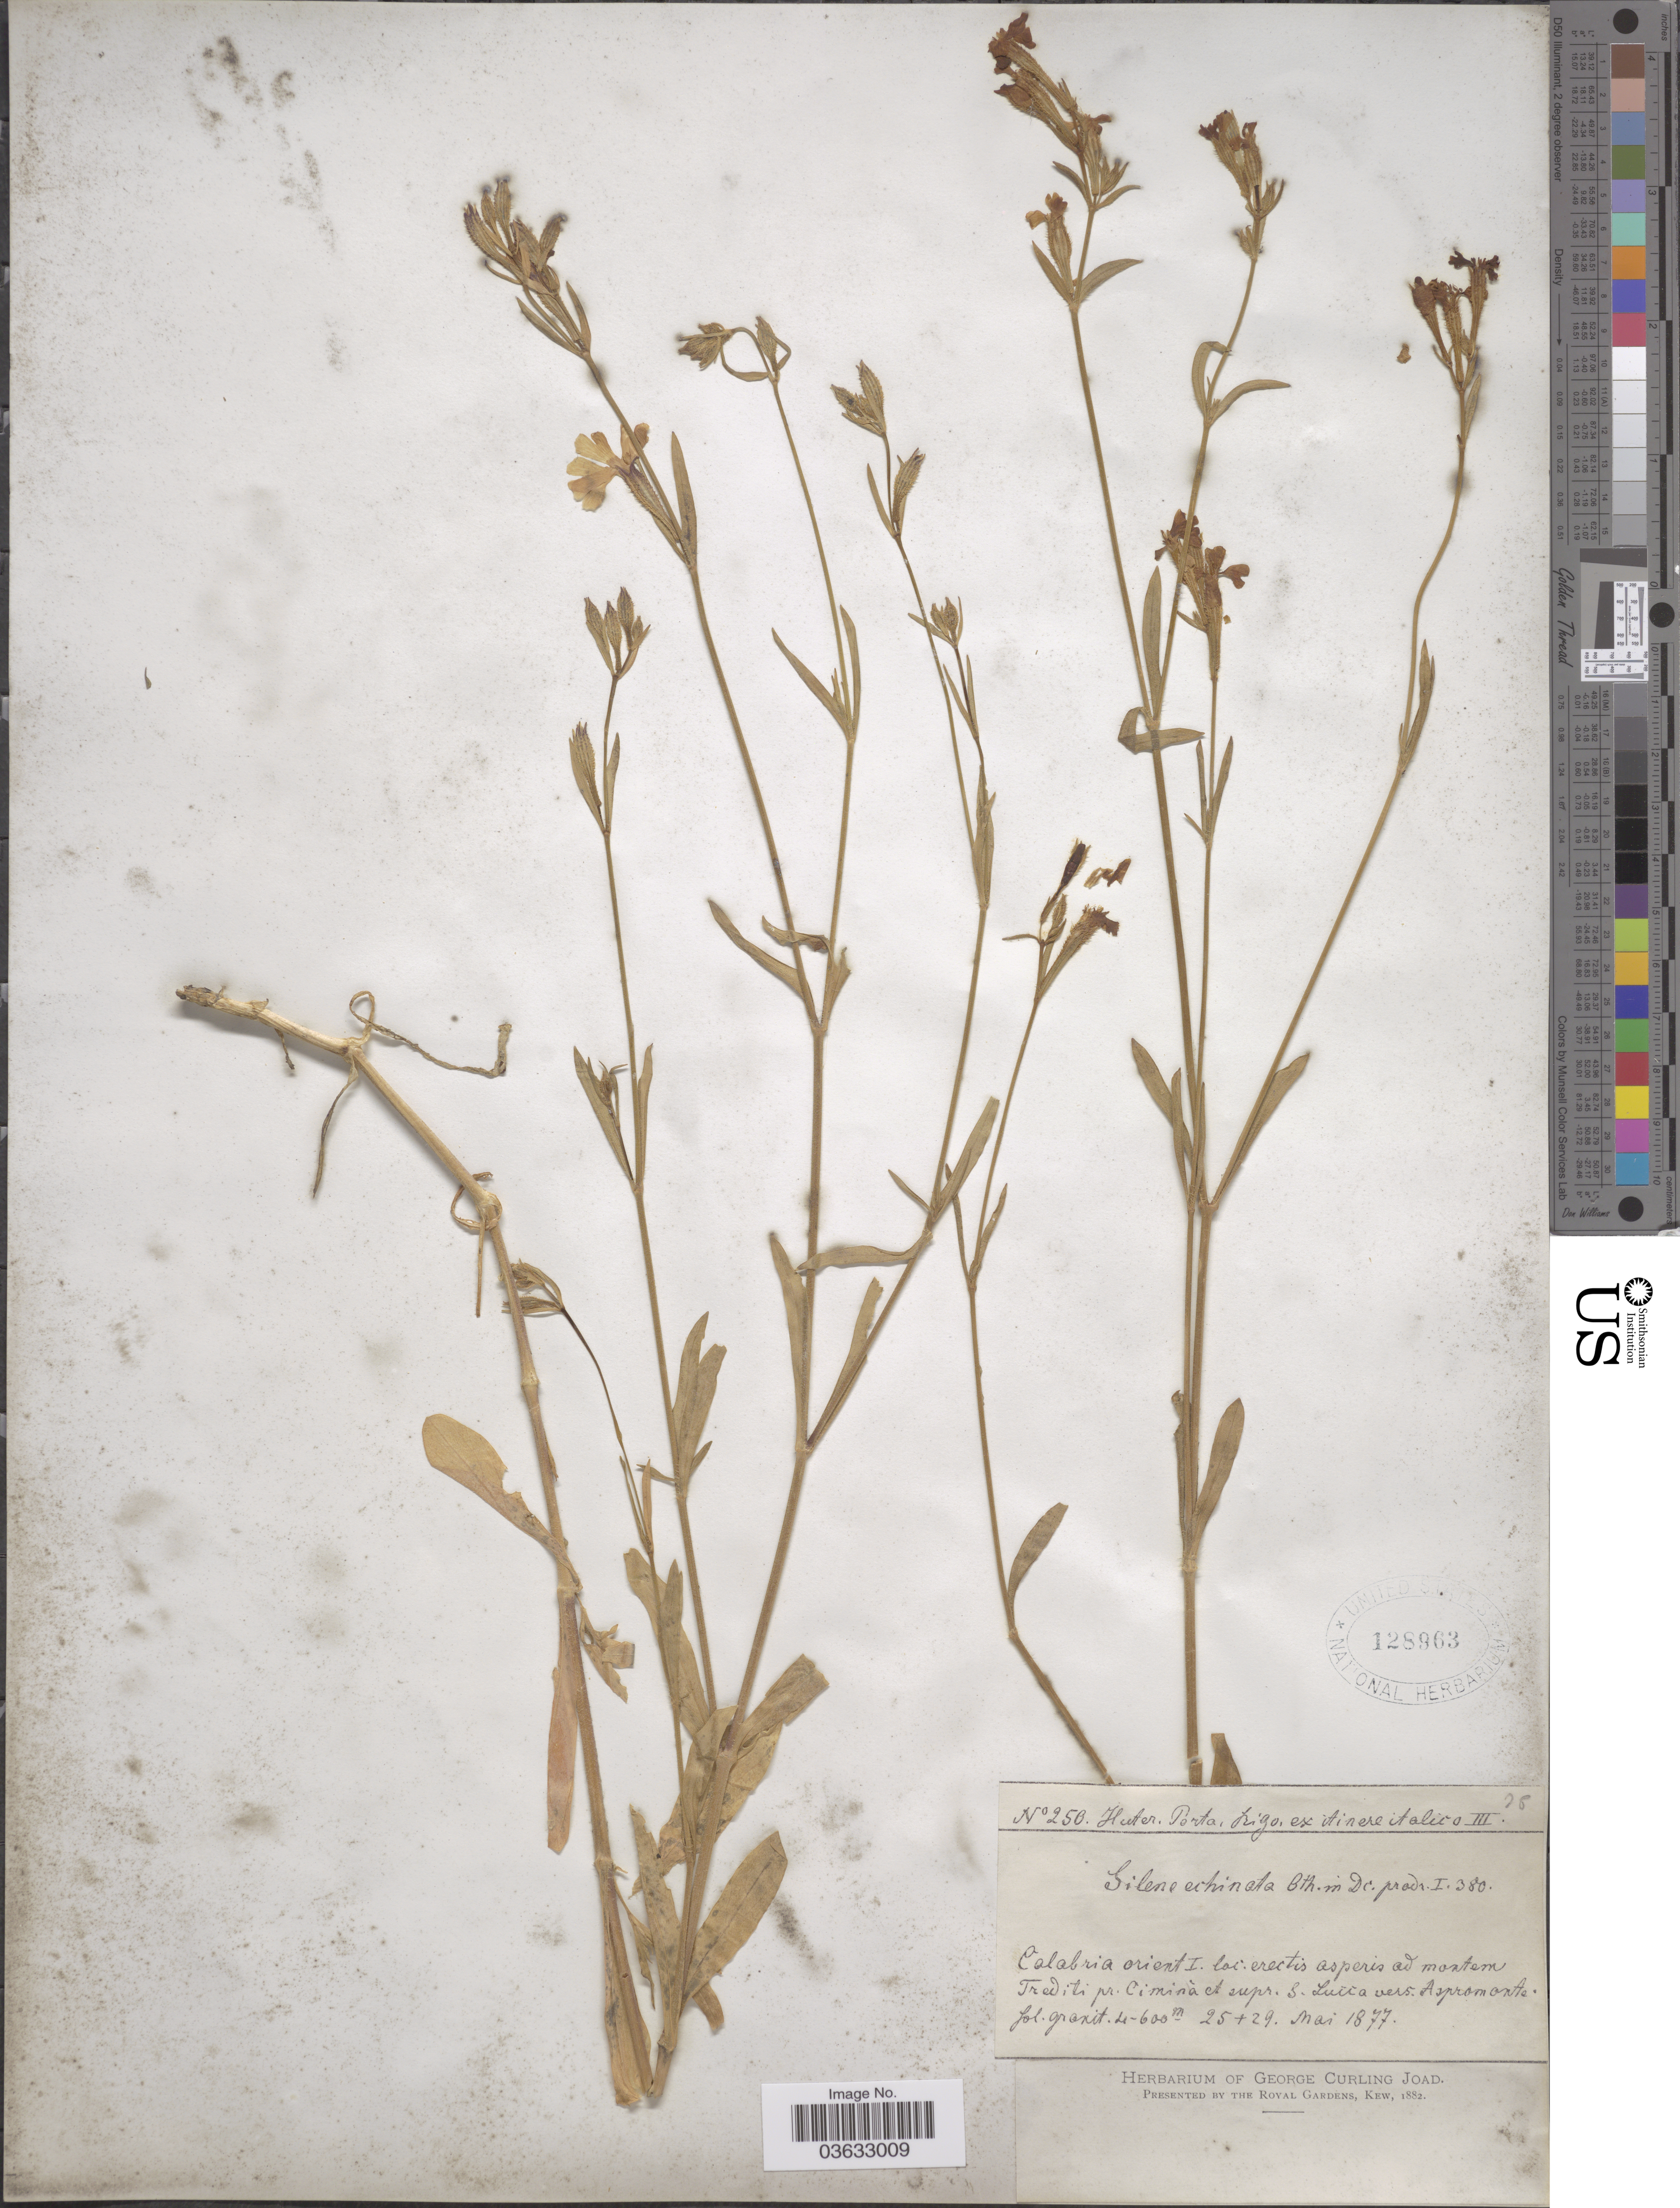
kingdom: Plantae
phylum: Tracheophyta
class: Magnoliopsida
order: Caryophyllales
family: Caryophyllaceae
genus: Silene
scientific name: Silene echinata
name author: Otth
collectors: -. Huter, Porta & -- Rigo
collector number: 250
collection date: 1877-05-25/1877-05-29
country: Italy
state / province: Calabria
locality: Calabria orient I. loc: erectis asperis ad montem Trediti pr. Cimina et supr. Lucia vers. Aspromonte.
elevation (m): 400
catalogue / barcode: US 128963